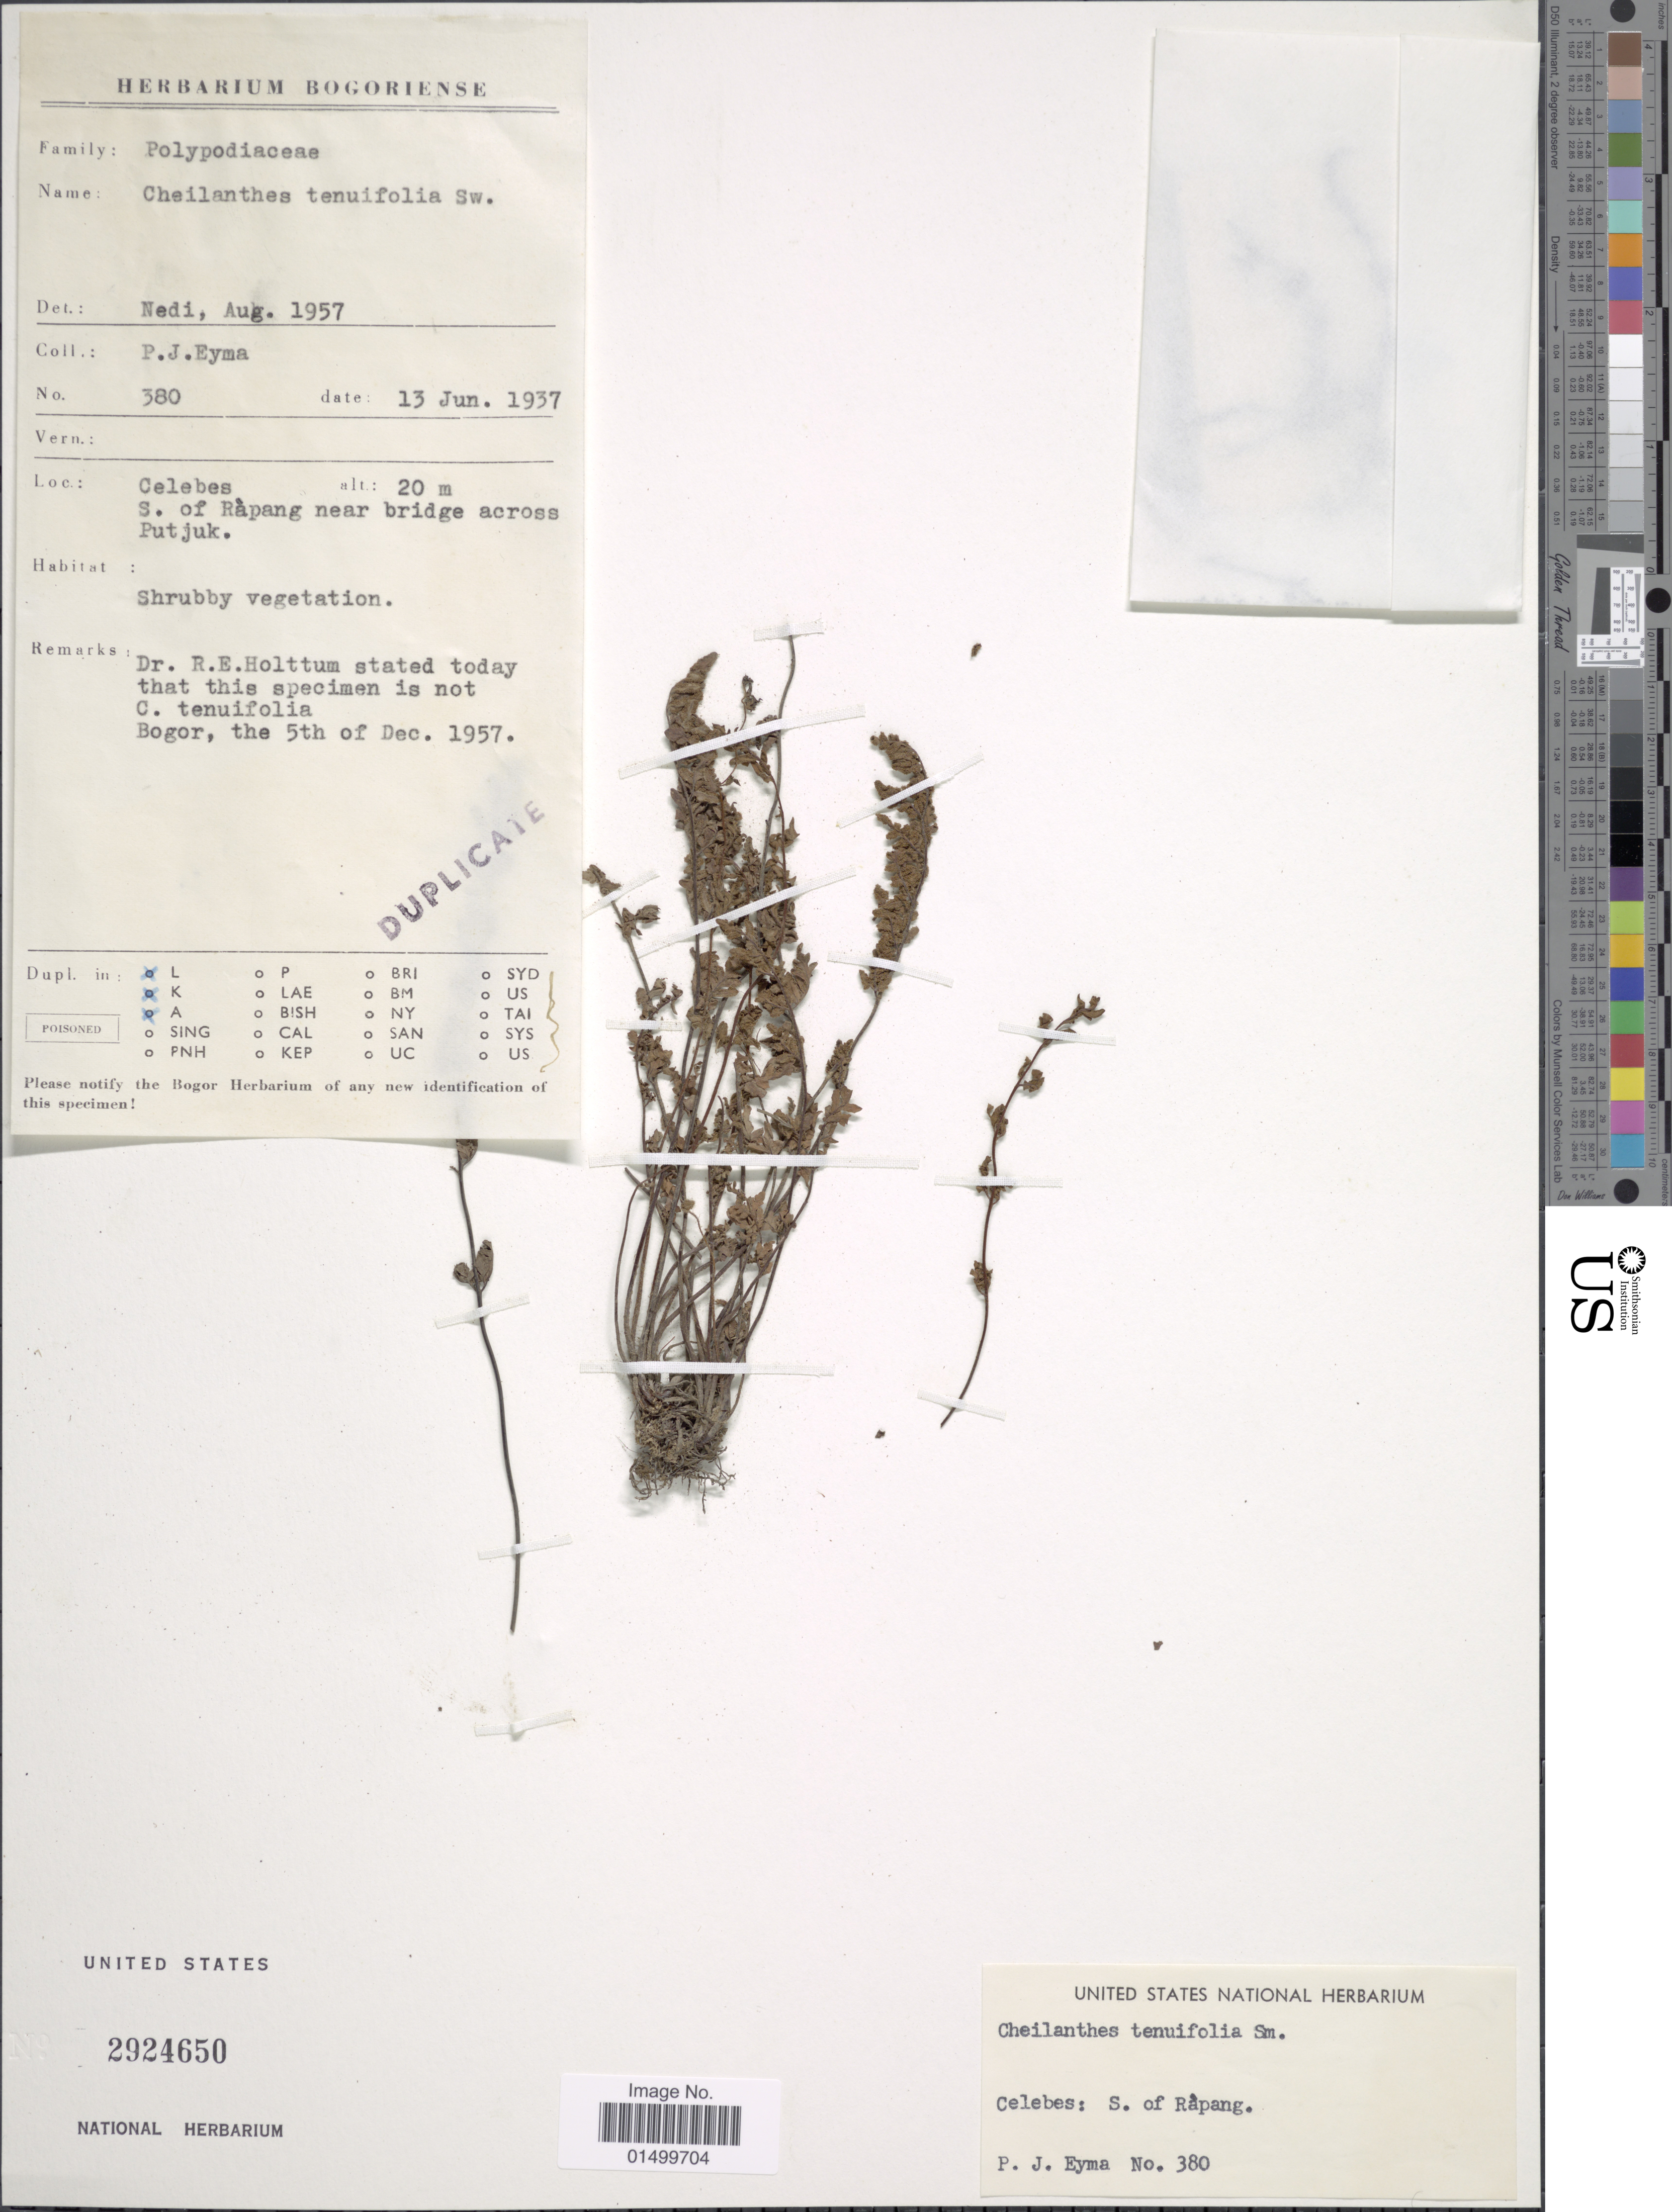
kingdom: Plantae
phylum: Tracheophyta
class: Polypodiopsida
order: Polypodiales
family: Pteridaceae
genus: Cheilanthes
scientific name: Cheilanthes javensis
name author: (Willd.) T. Moore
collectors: P. J. Eyma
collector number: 380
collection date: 1937-06-13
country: Indonesia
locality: Celebes, S. of Rapang near bridge across Putjuk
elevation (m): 20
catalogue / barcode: US 2924650